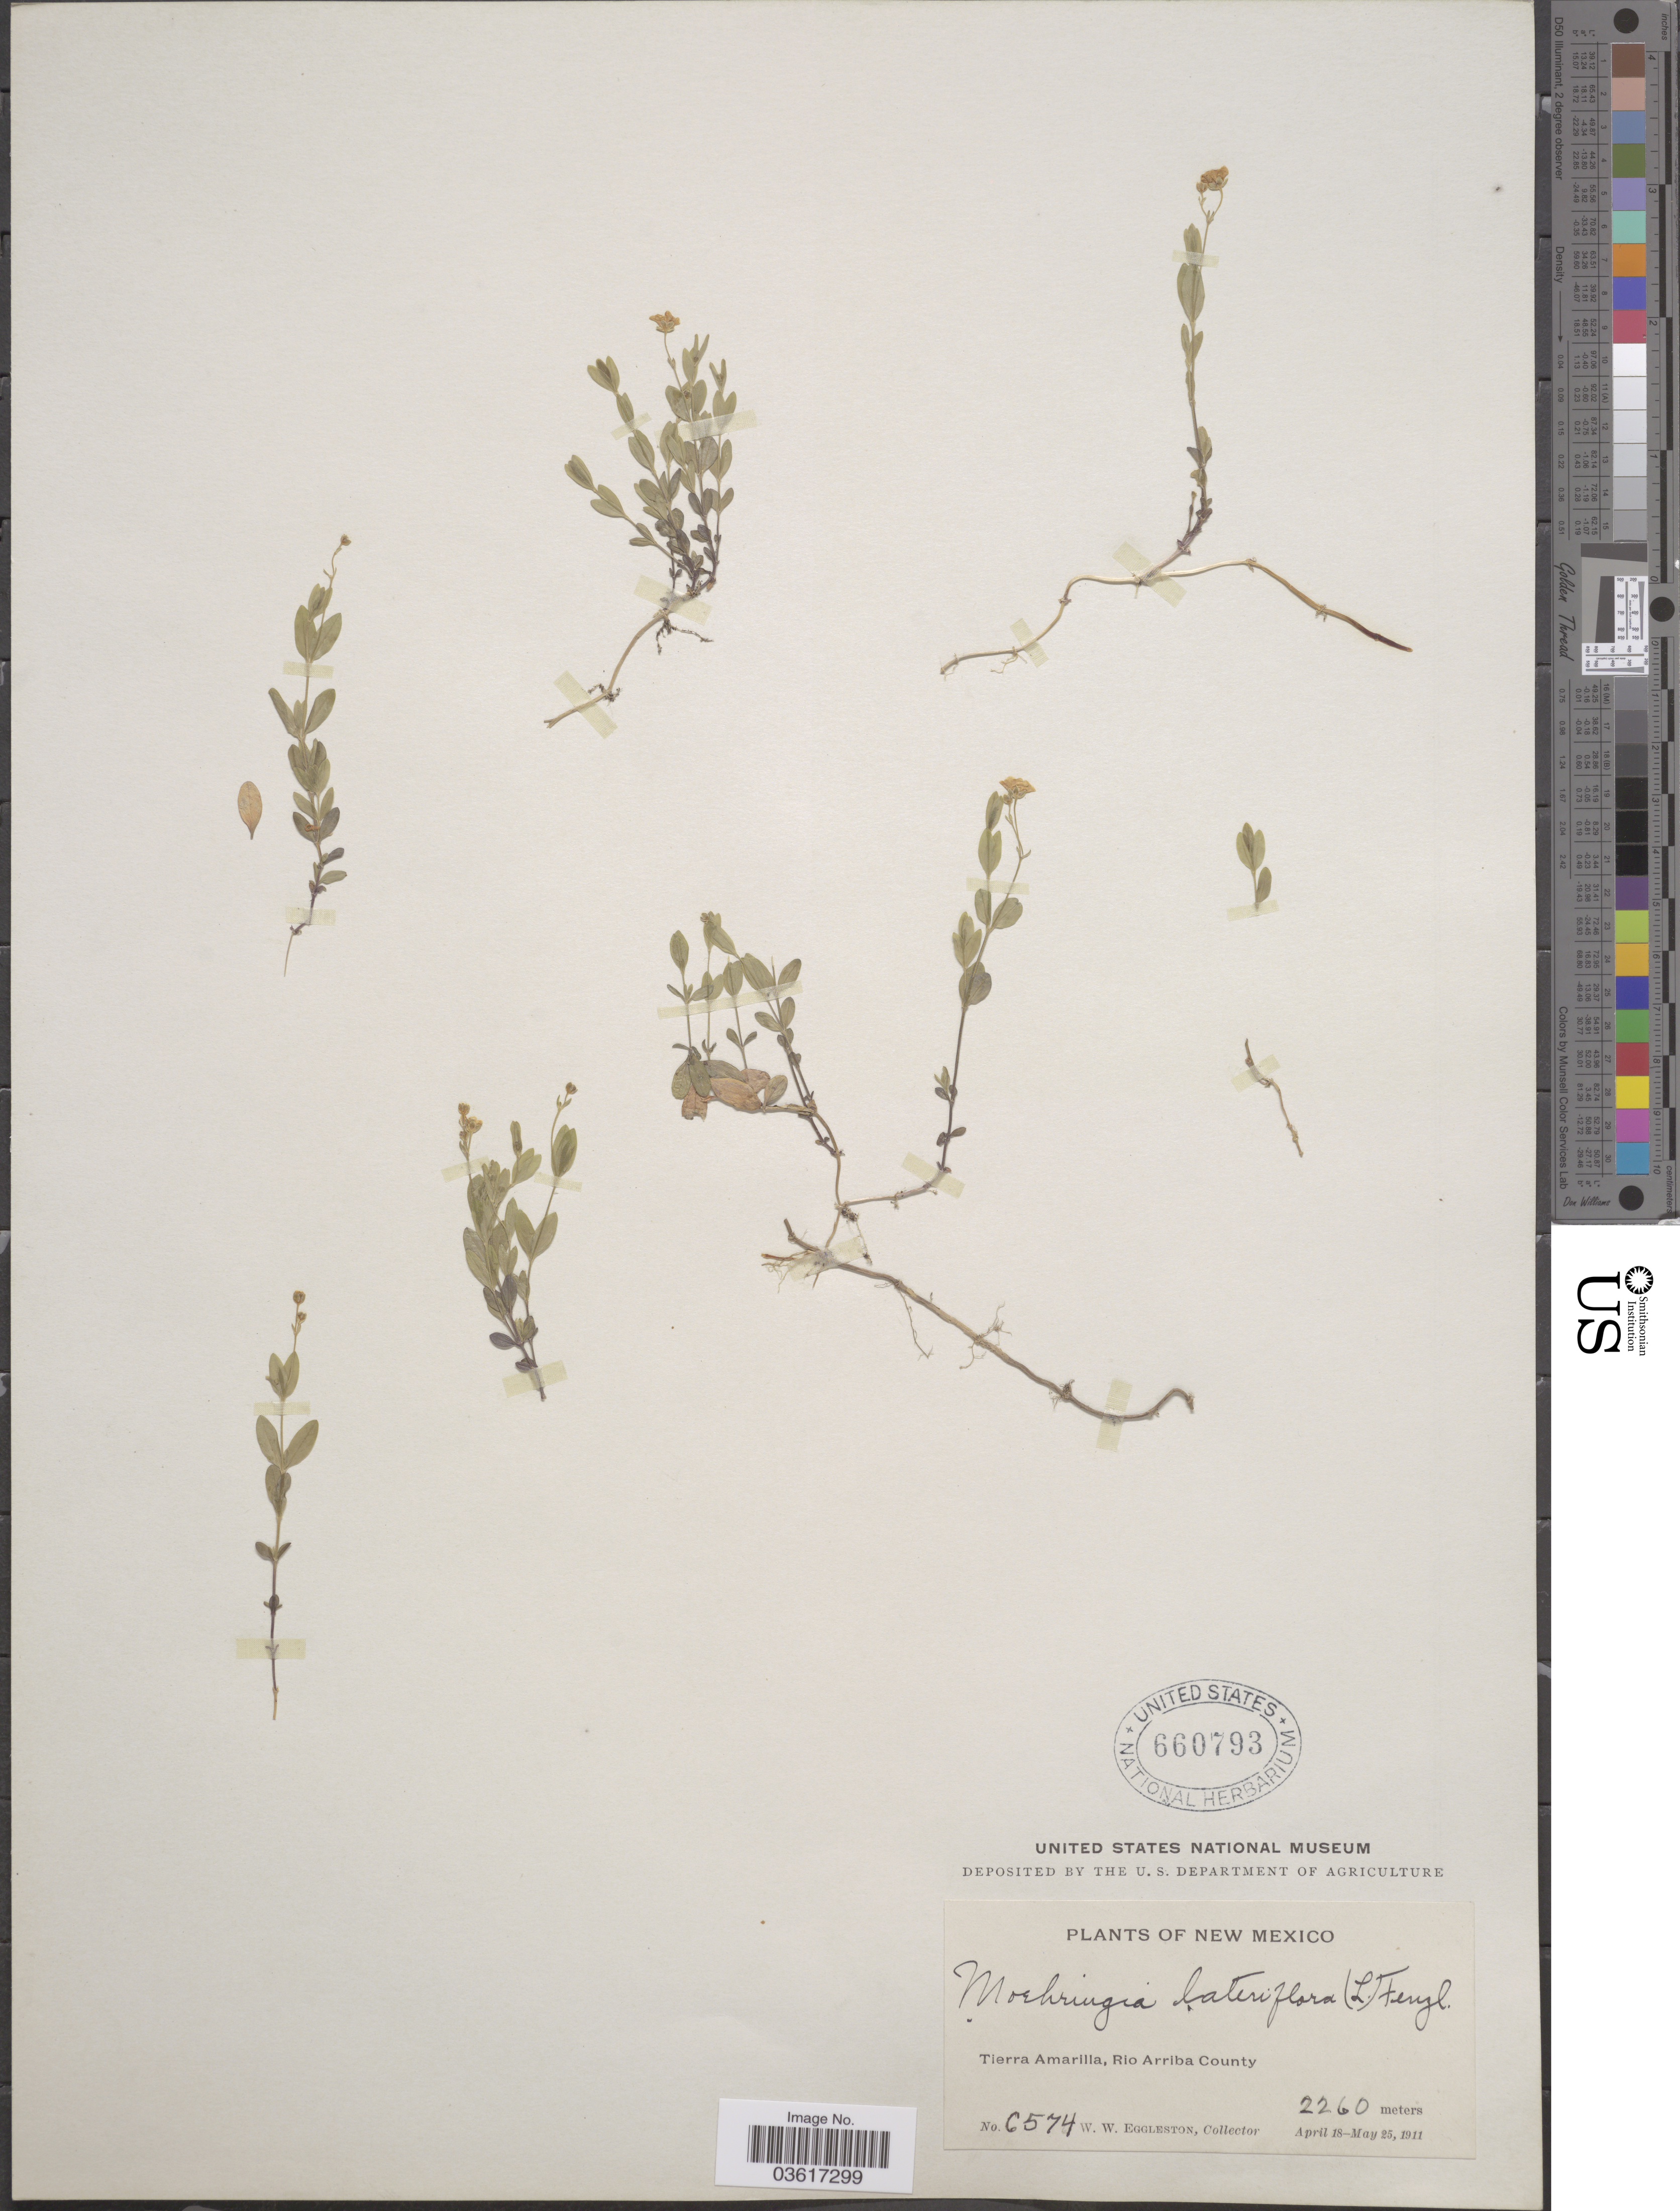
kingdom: Plantae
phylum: Tracheophyta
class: Magnoliopsida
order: Caryophyllales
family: Caryophyllaceae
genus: Moehringia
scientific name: Moehringia lateriflora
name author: (L.) Fenzl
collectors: W. W. Eggleston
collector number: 6574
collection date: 1911-04-18/1911-05-25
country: United States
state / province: New Mexico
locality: Tierra Amarilla, Rio Arriba County.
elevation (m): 2260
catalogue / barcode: US 660793